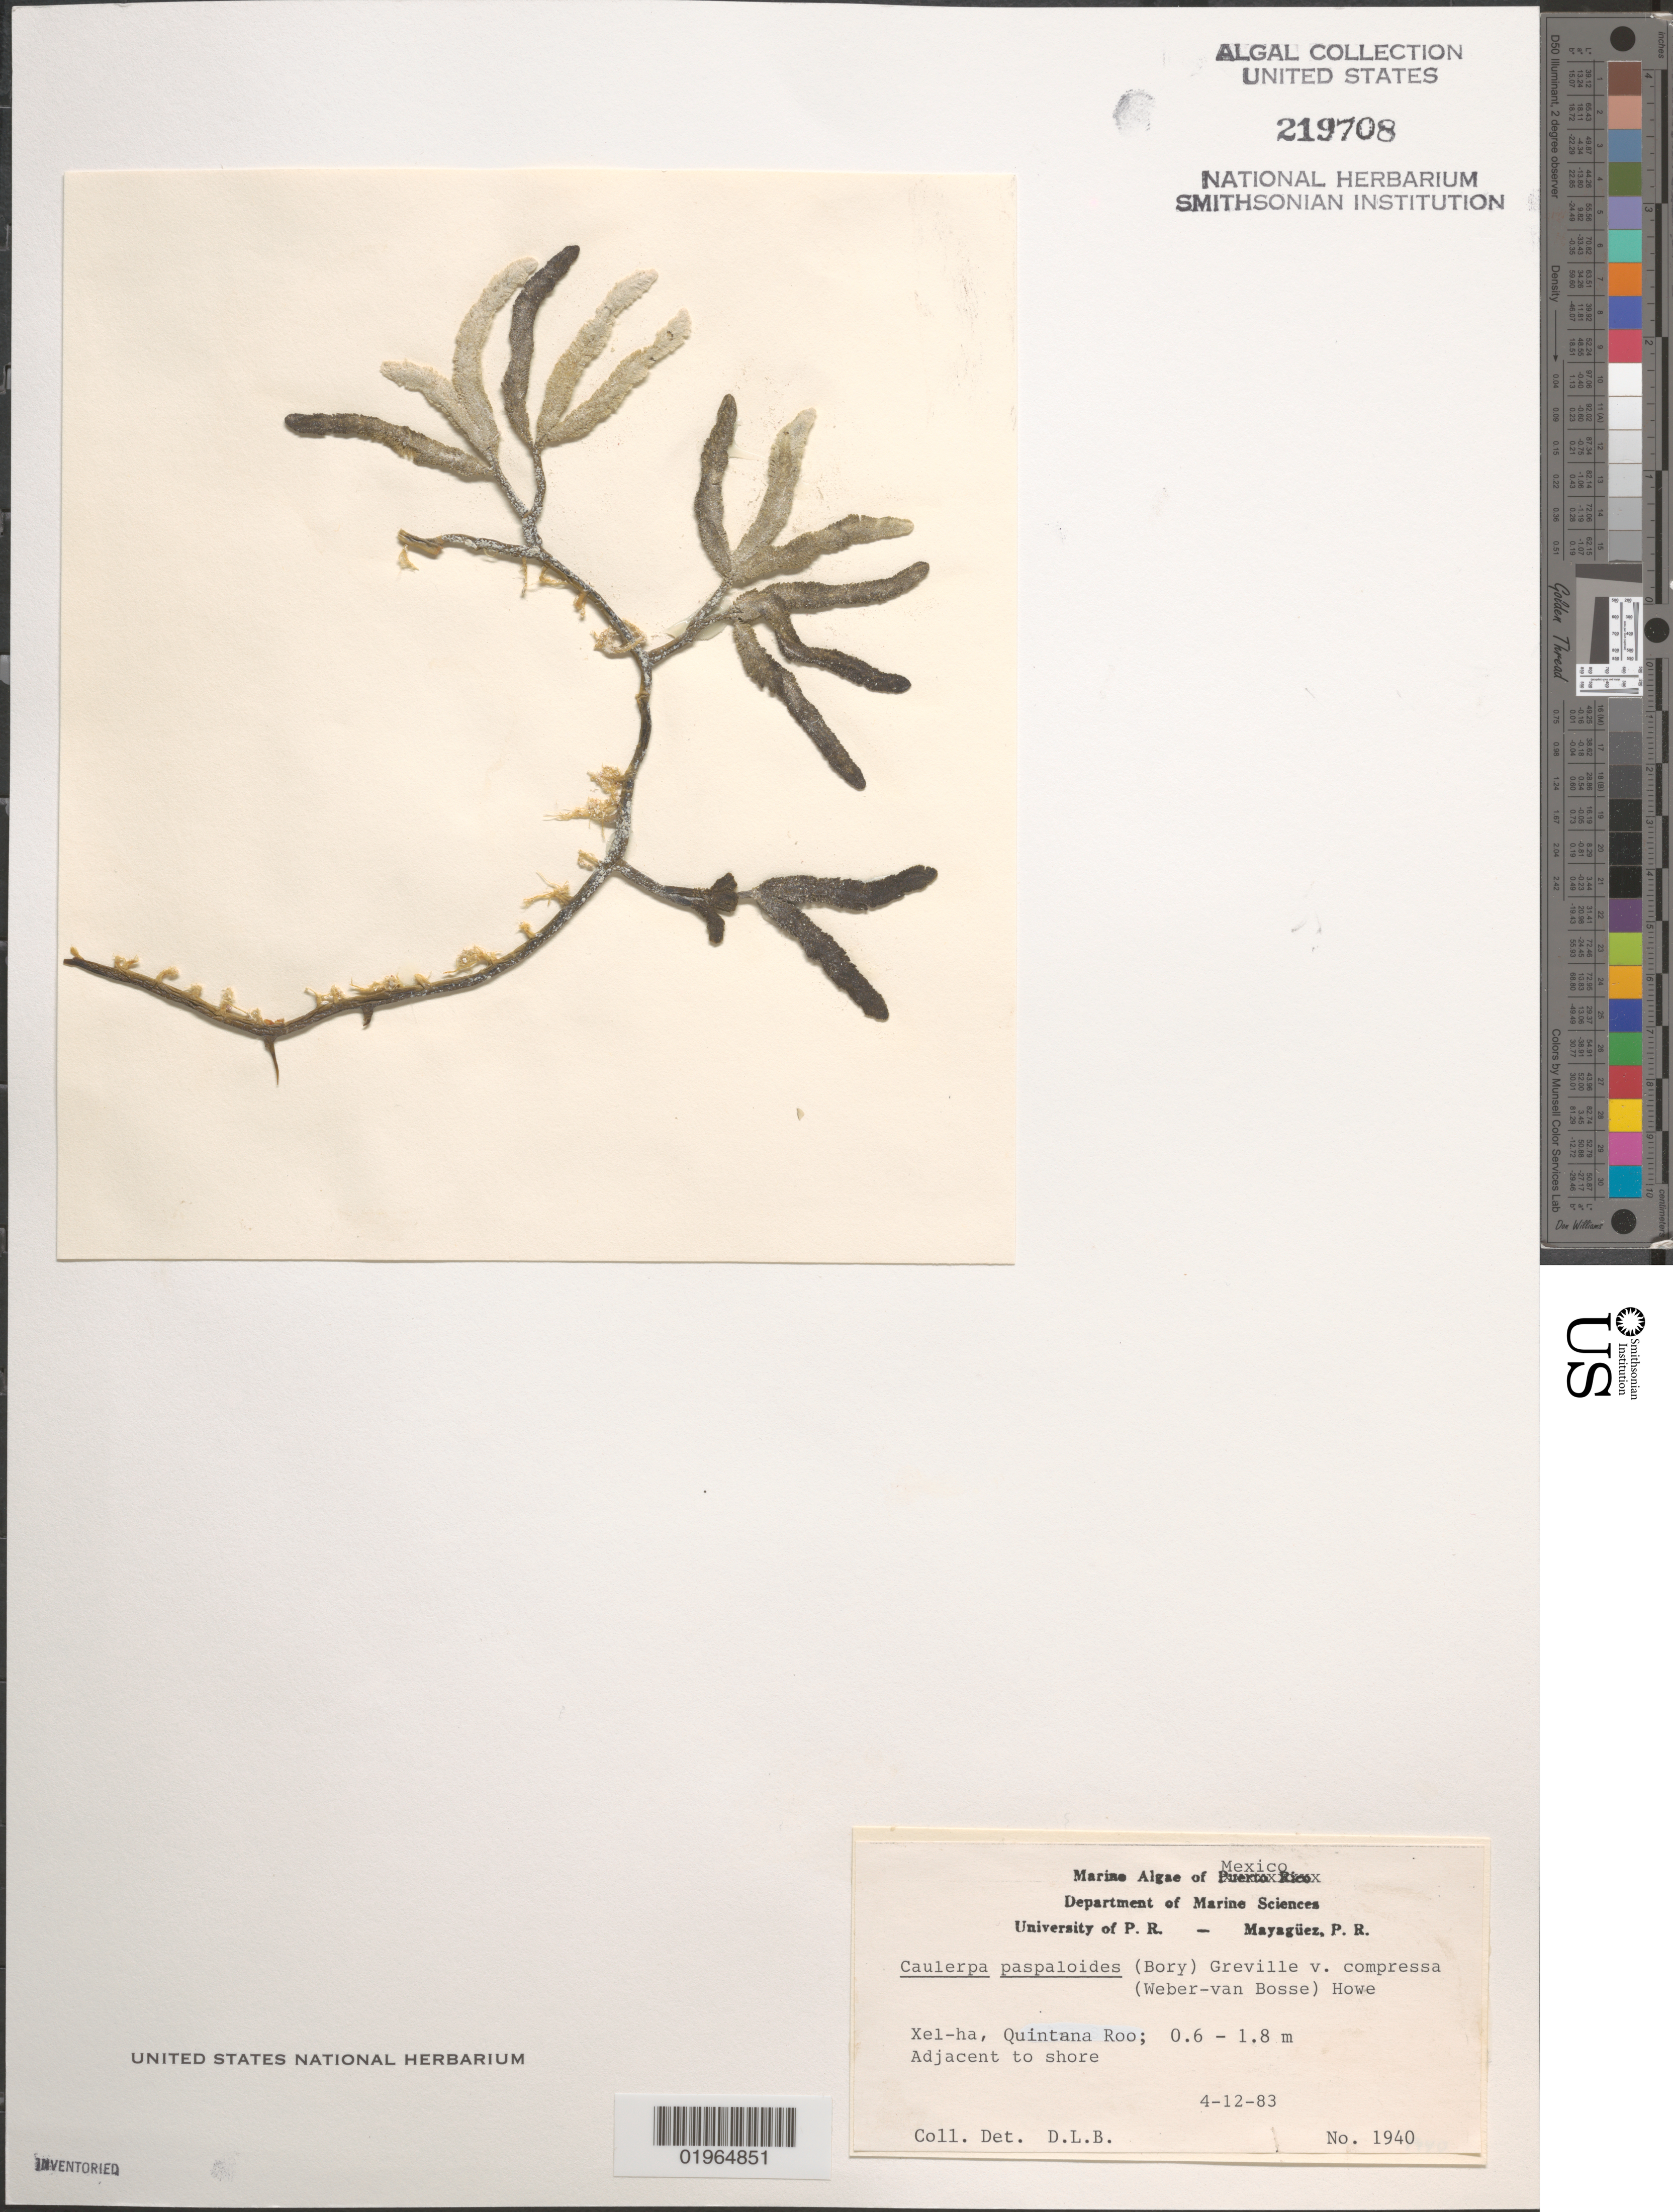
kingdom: Plantae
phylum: Chlorophyta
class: Ulvophyceae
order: Bryopsidales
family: Caulerpaceae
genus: Caulerpa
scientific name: Caulerpa paspaloides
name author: (Bory) Grev.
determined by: Ballantine, D. L.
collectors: D.L. Ballantine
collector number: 1940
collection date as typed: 12 Apr 1983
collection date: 1983-04-12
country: Mexico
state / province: Quintana Roo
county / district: Tulum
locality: Tulum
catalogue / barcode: US 219708